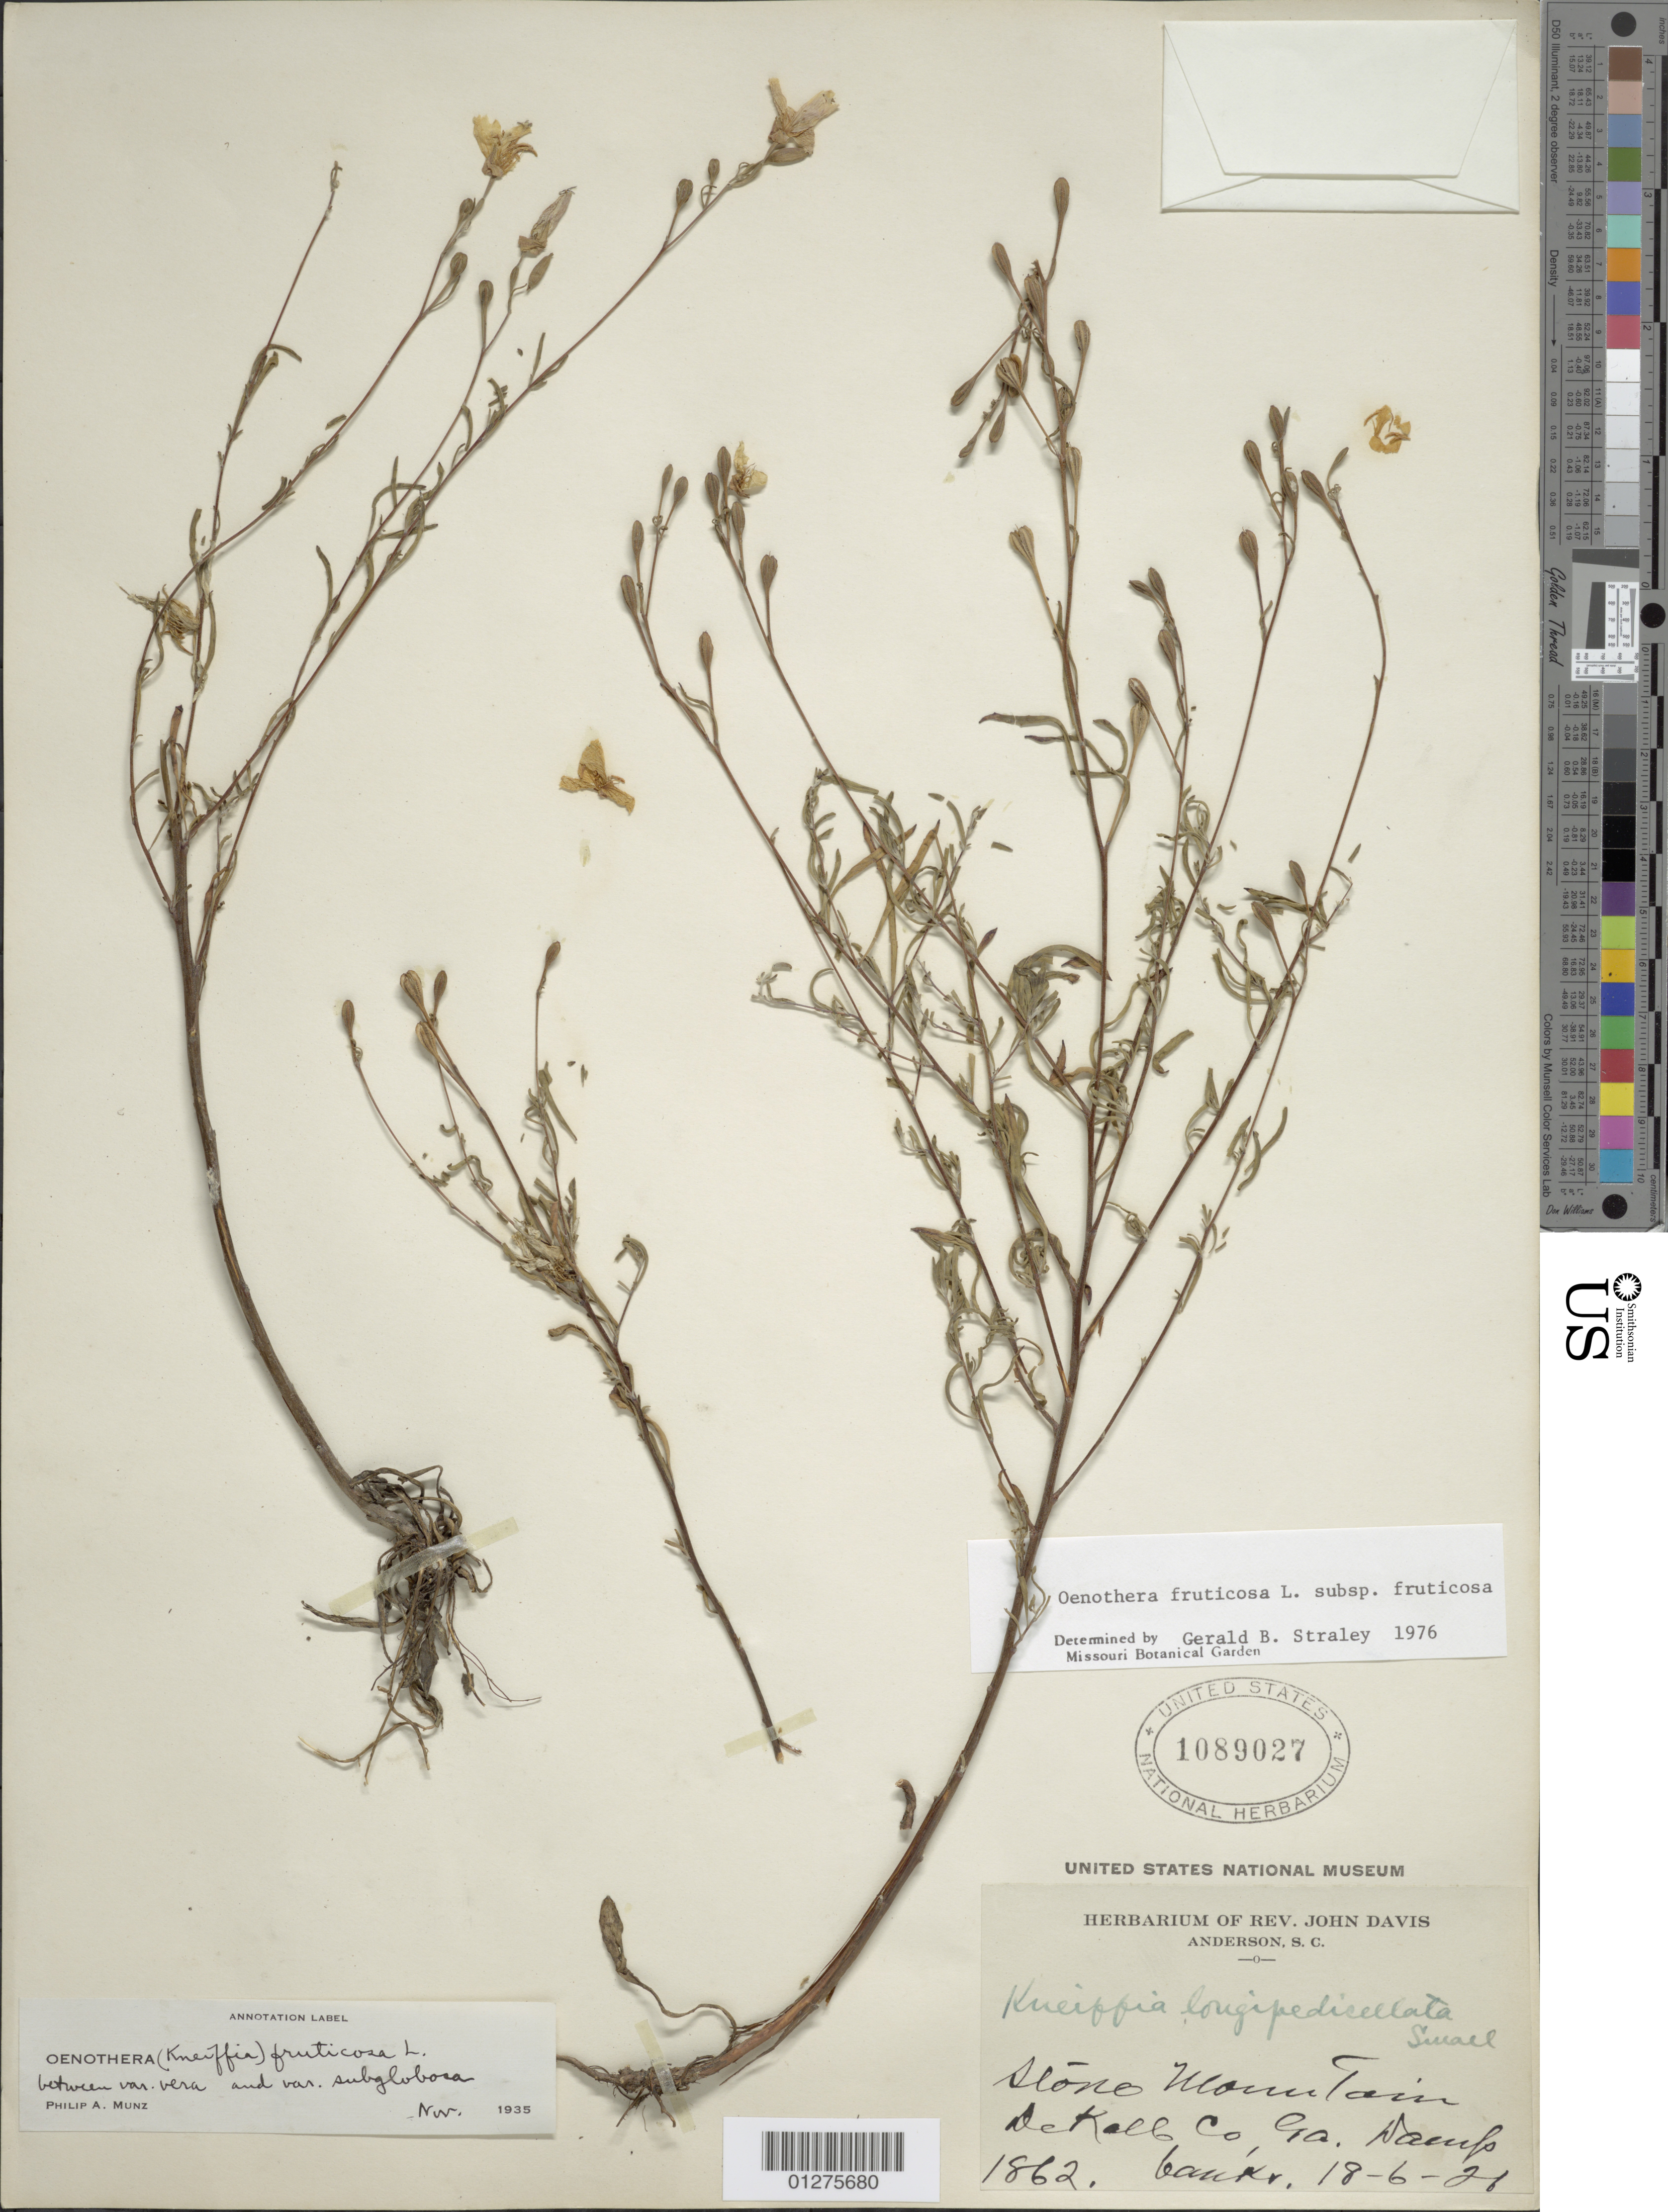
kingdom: Plantae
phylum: Tracheophyta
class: Magnoliopsida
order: Myrtales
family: Onagraceae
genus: Oenothera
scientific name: Oenothera fruticosa subsp. fruticosa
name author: L.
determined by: Straley, G. B.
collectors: ex herb. Rev. John Davis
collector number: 1862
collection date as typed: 18-6-26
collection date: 1926-06-18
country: United States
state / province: Georgia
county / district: De Kalb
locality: Stone Mt.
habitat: Damp banks.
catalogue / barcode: US 1089087